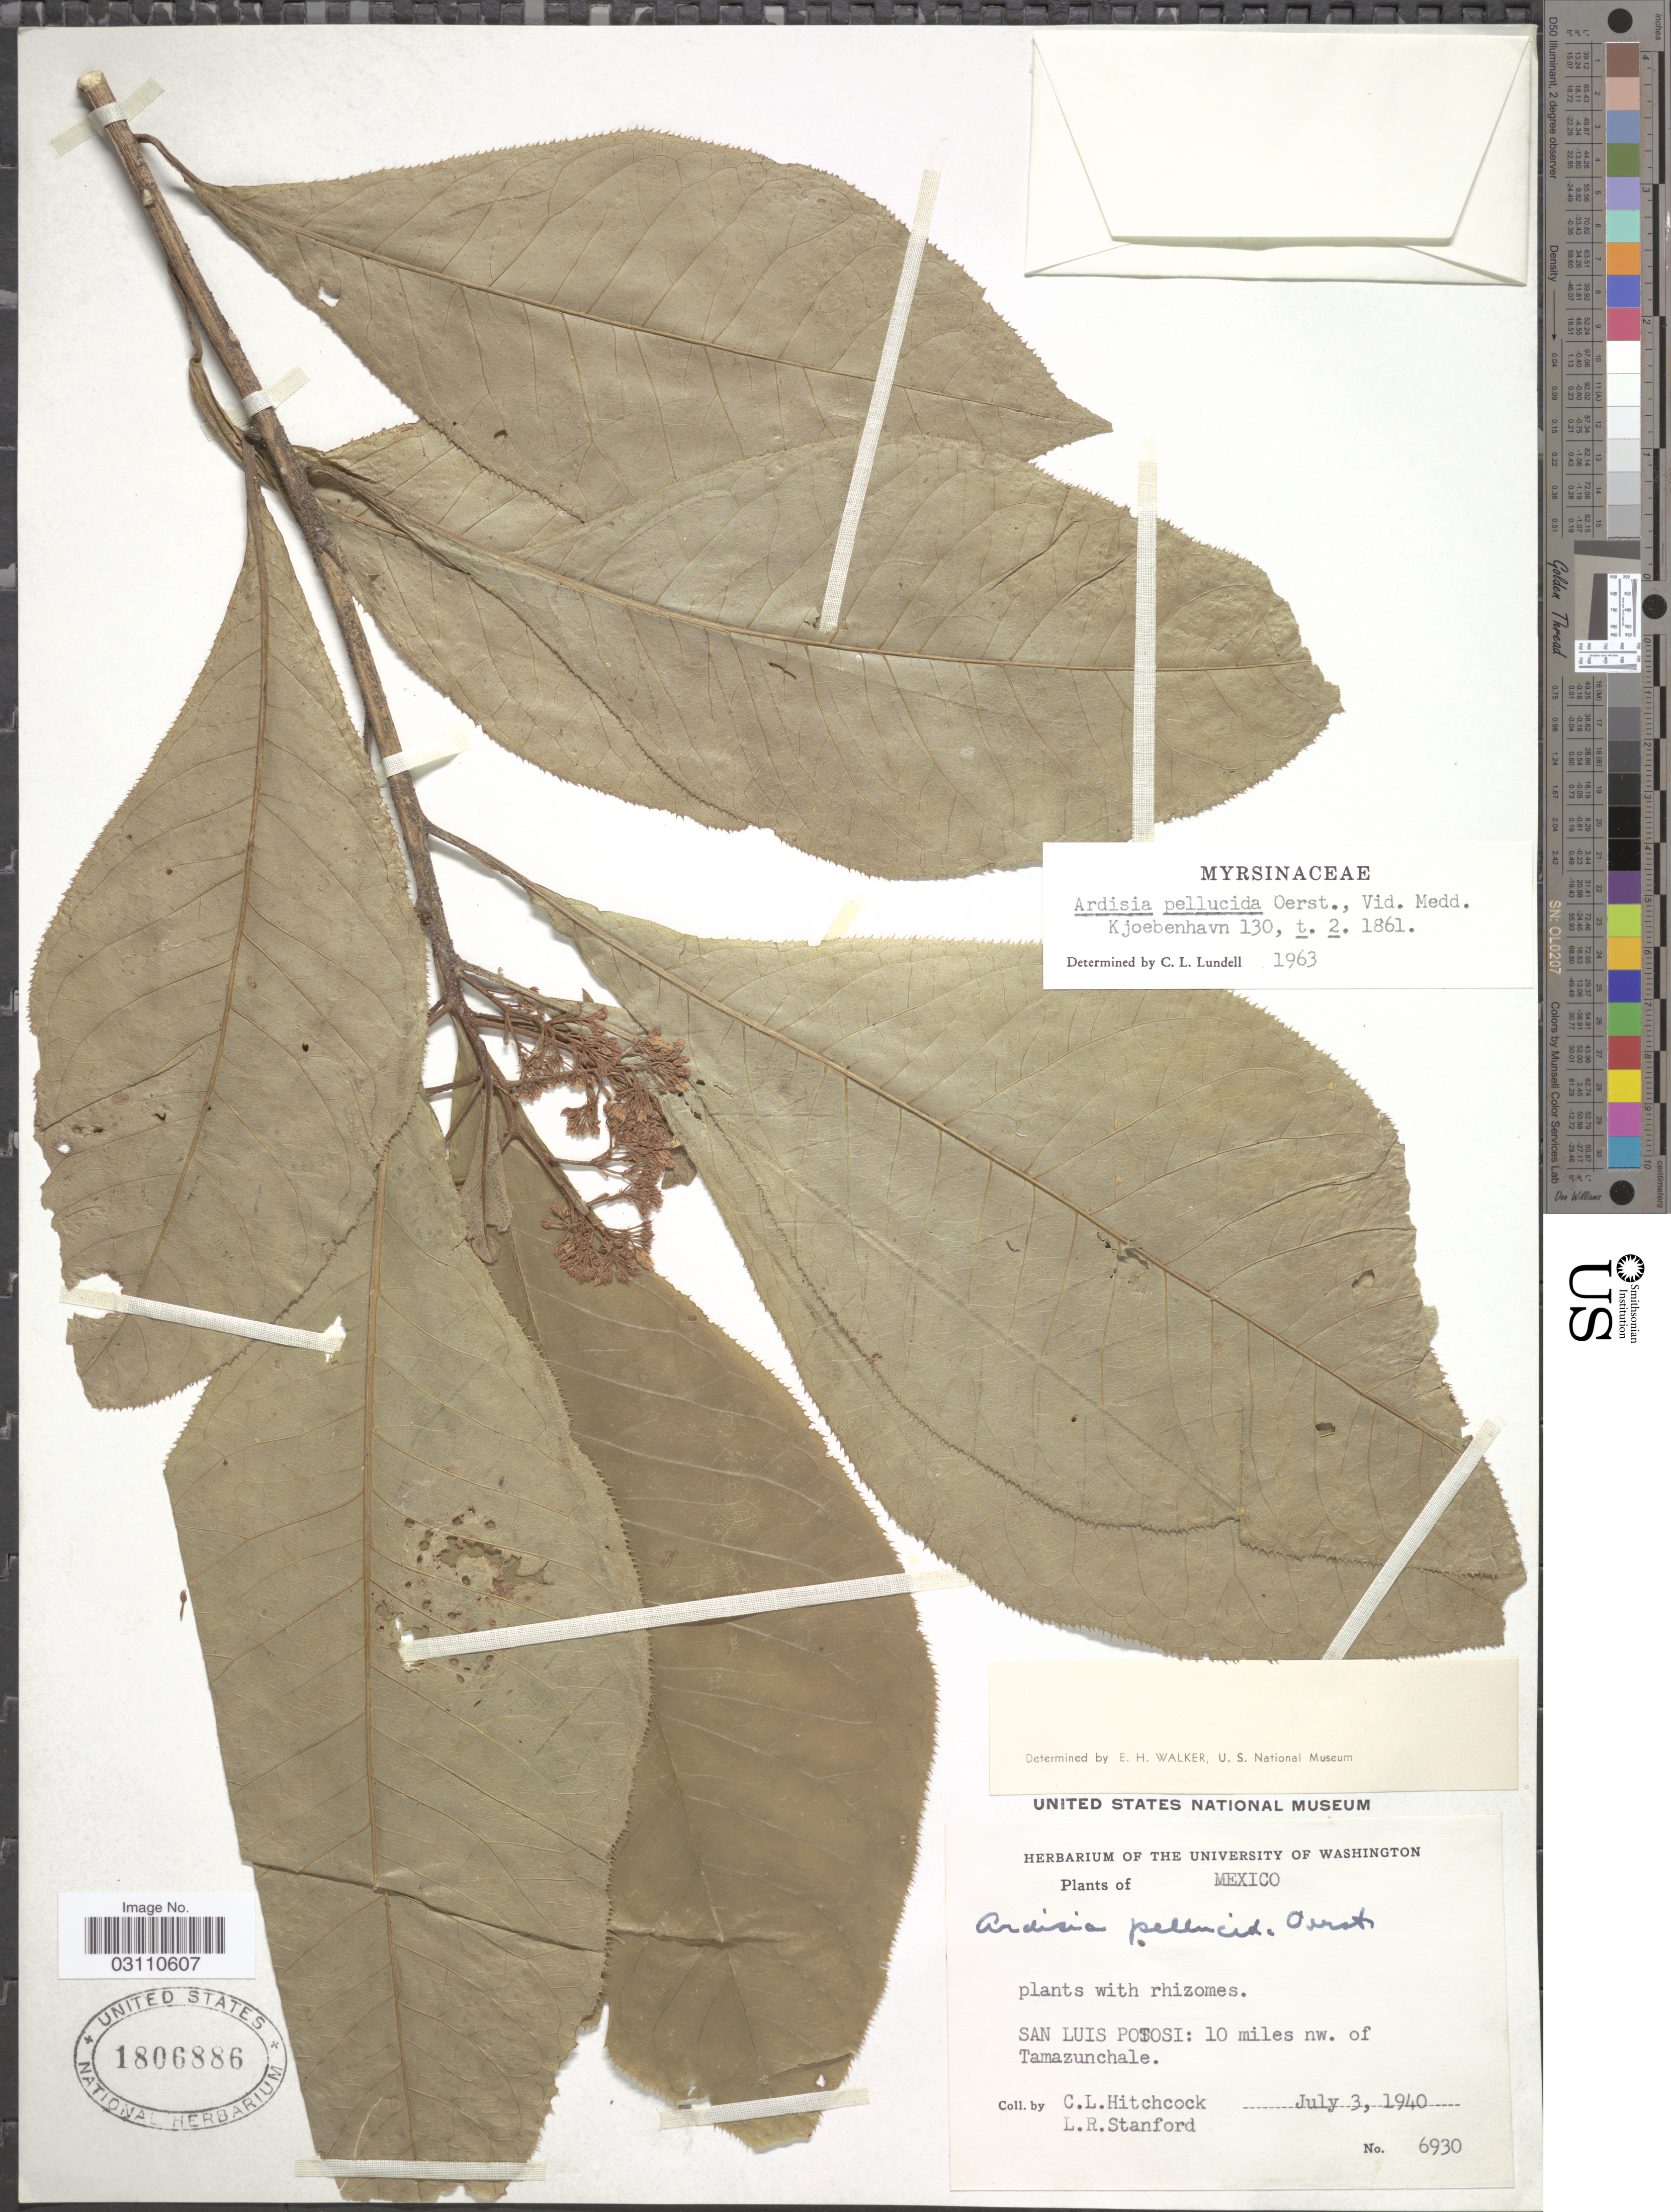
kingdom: Plantae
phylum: Tracheophyta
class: Magnoliopsida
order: Ericales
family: Primulaceae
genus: Ardisia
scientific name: Ardisia pellucida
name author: Oerst.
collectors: C. L. Hitchcock & L. R. Stanford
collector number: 6930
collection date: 1940-07-03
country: Mexico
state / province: San Luis Potosí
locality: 10 miles nw. of Tamazunchale.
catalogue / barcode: US 1806886